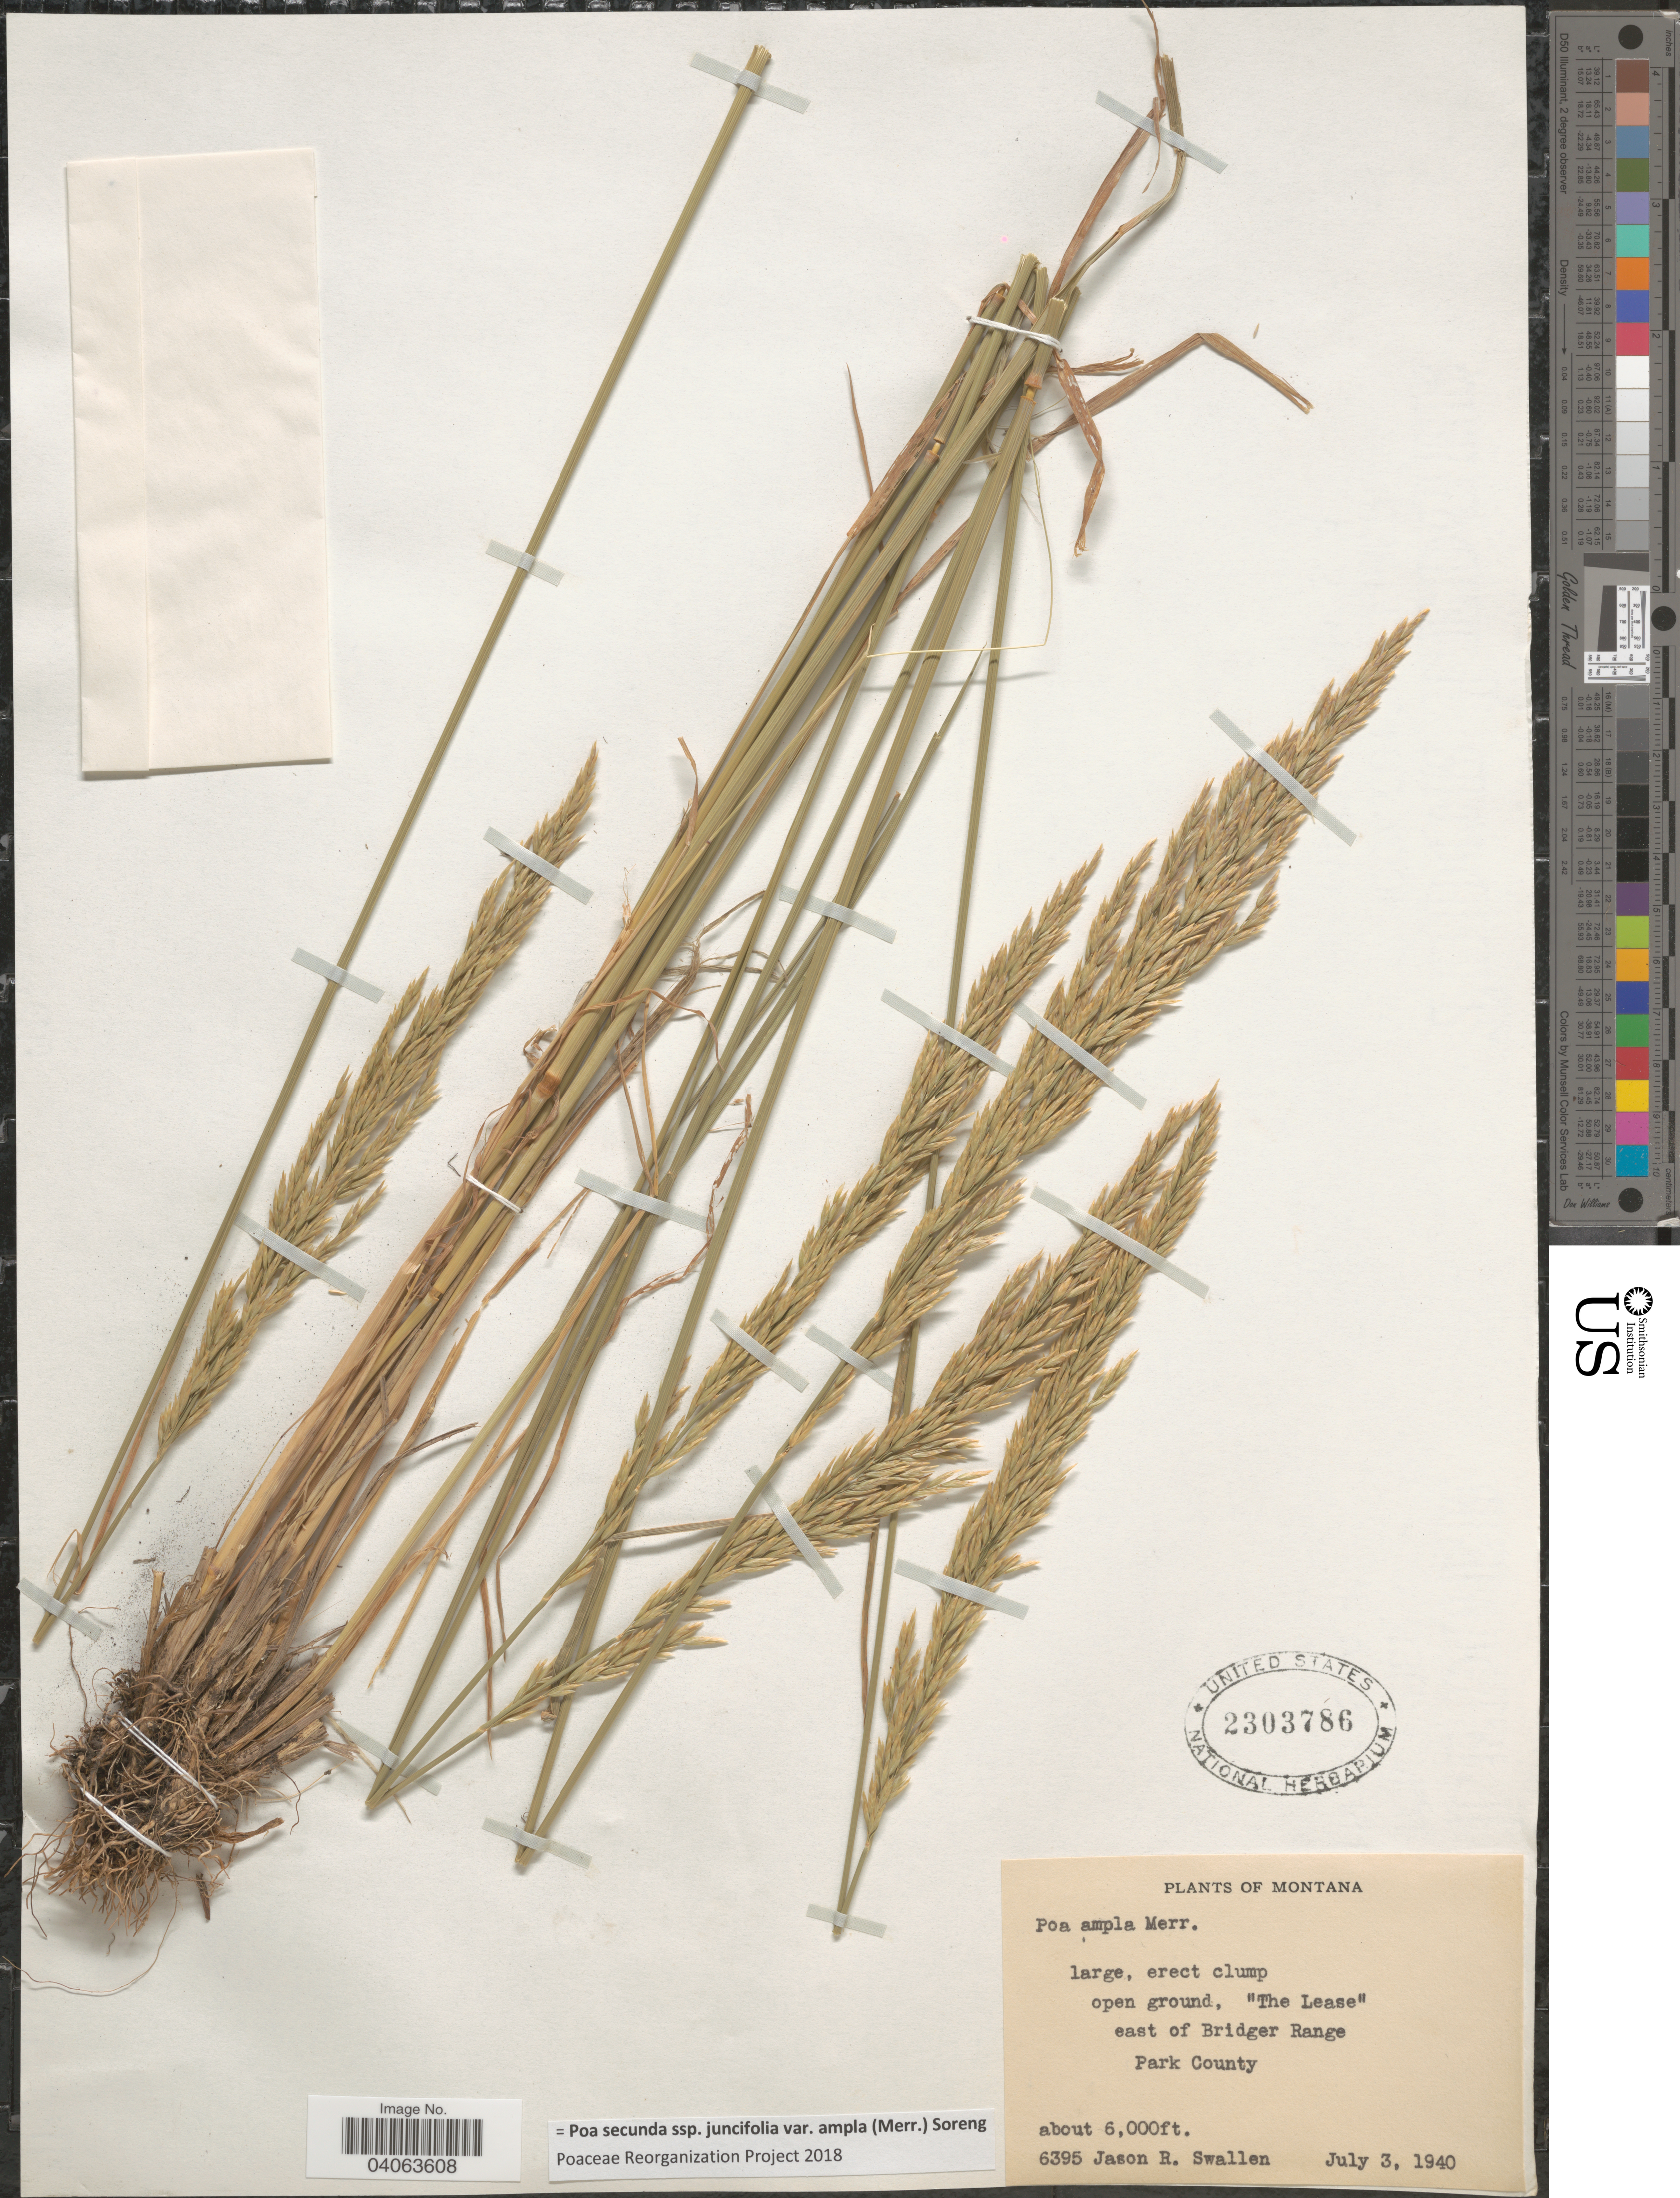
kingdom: Plantae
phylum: Tracheophyta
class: Liliopsida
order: Poales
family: Poaceae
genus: Poa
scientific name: Poa secunda subsp. juncifolia var. ampla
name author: (Merr.) Soreng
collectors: J. R. Swallen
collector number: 6395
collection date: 1940-07-03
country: United States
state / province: Montana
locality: Open ground, "The Lease" east of Bridger Range, Park County.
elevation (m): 1829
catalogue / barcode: US 2303786